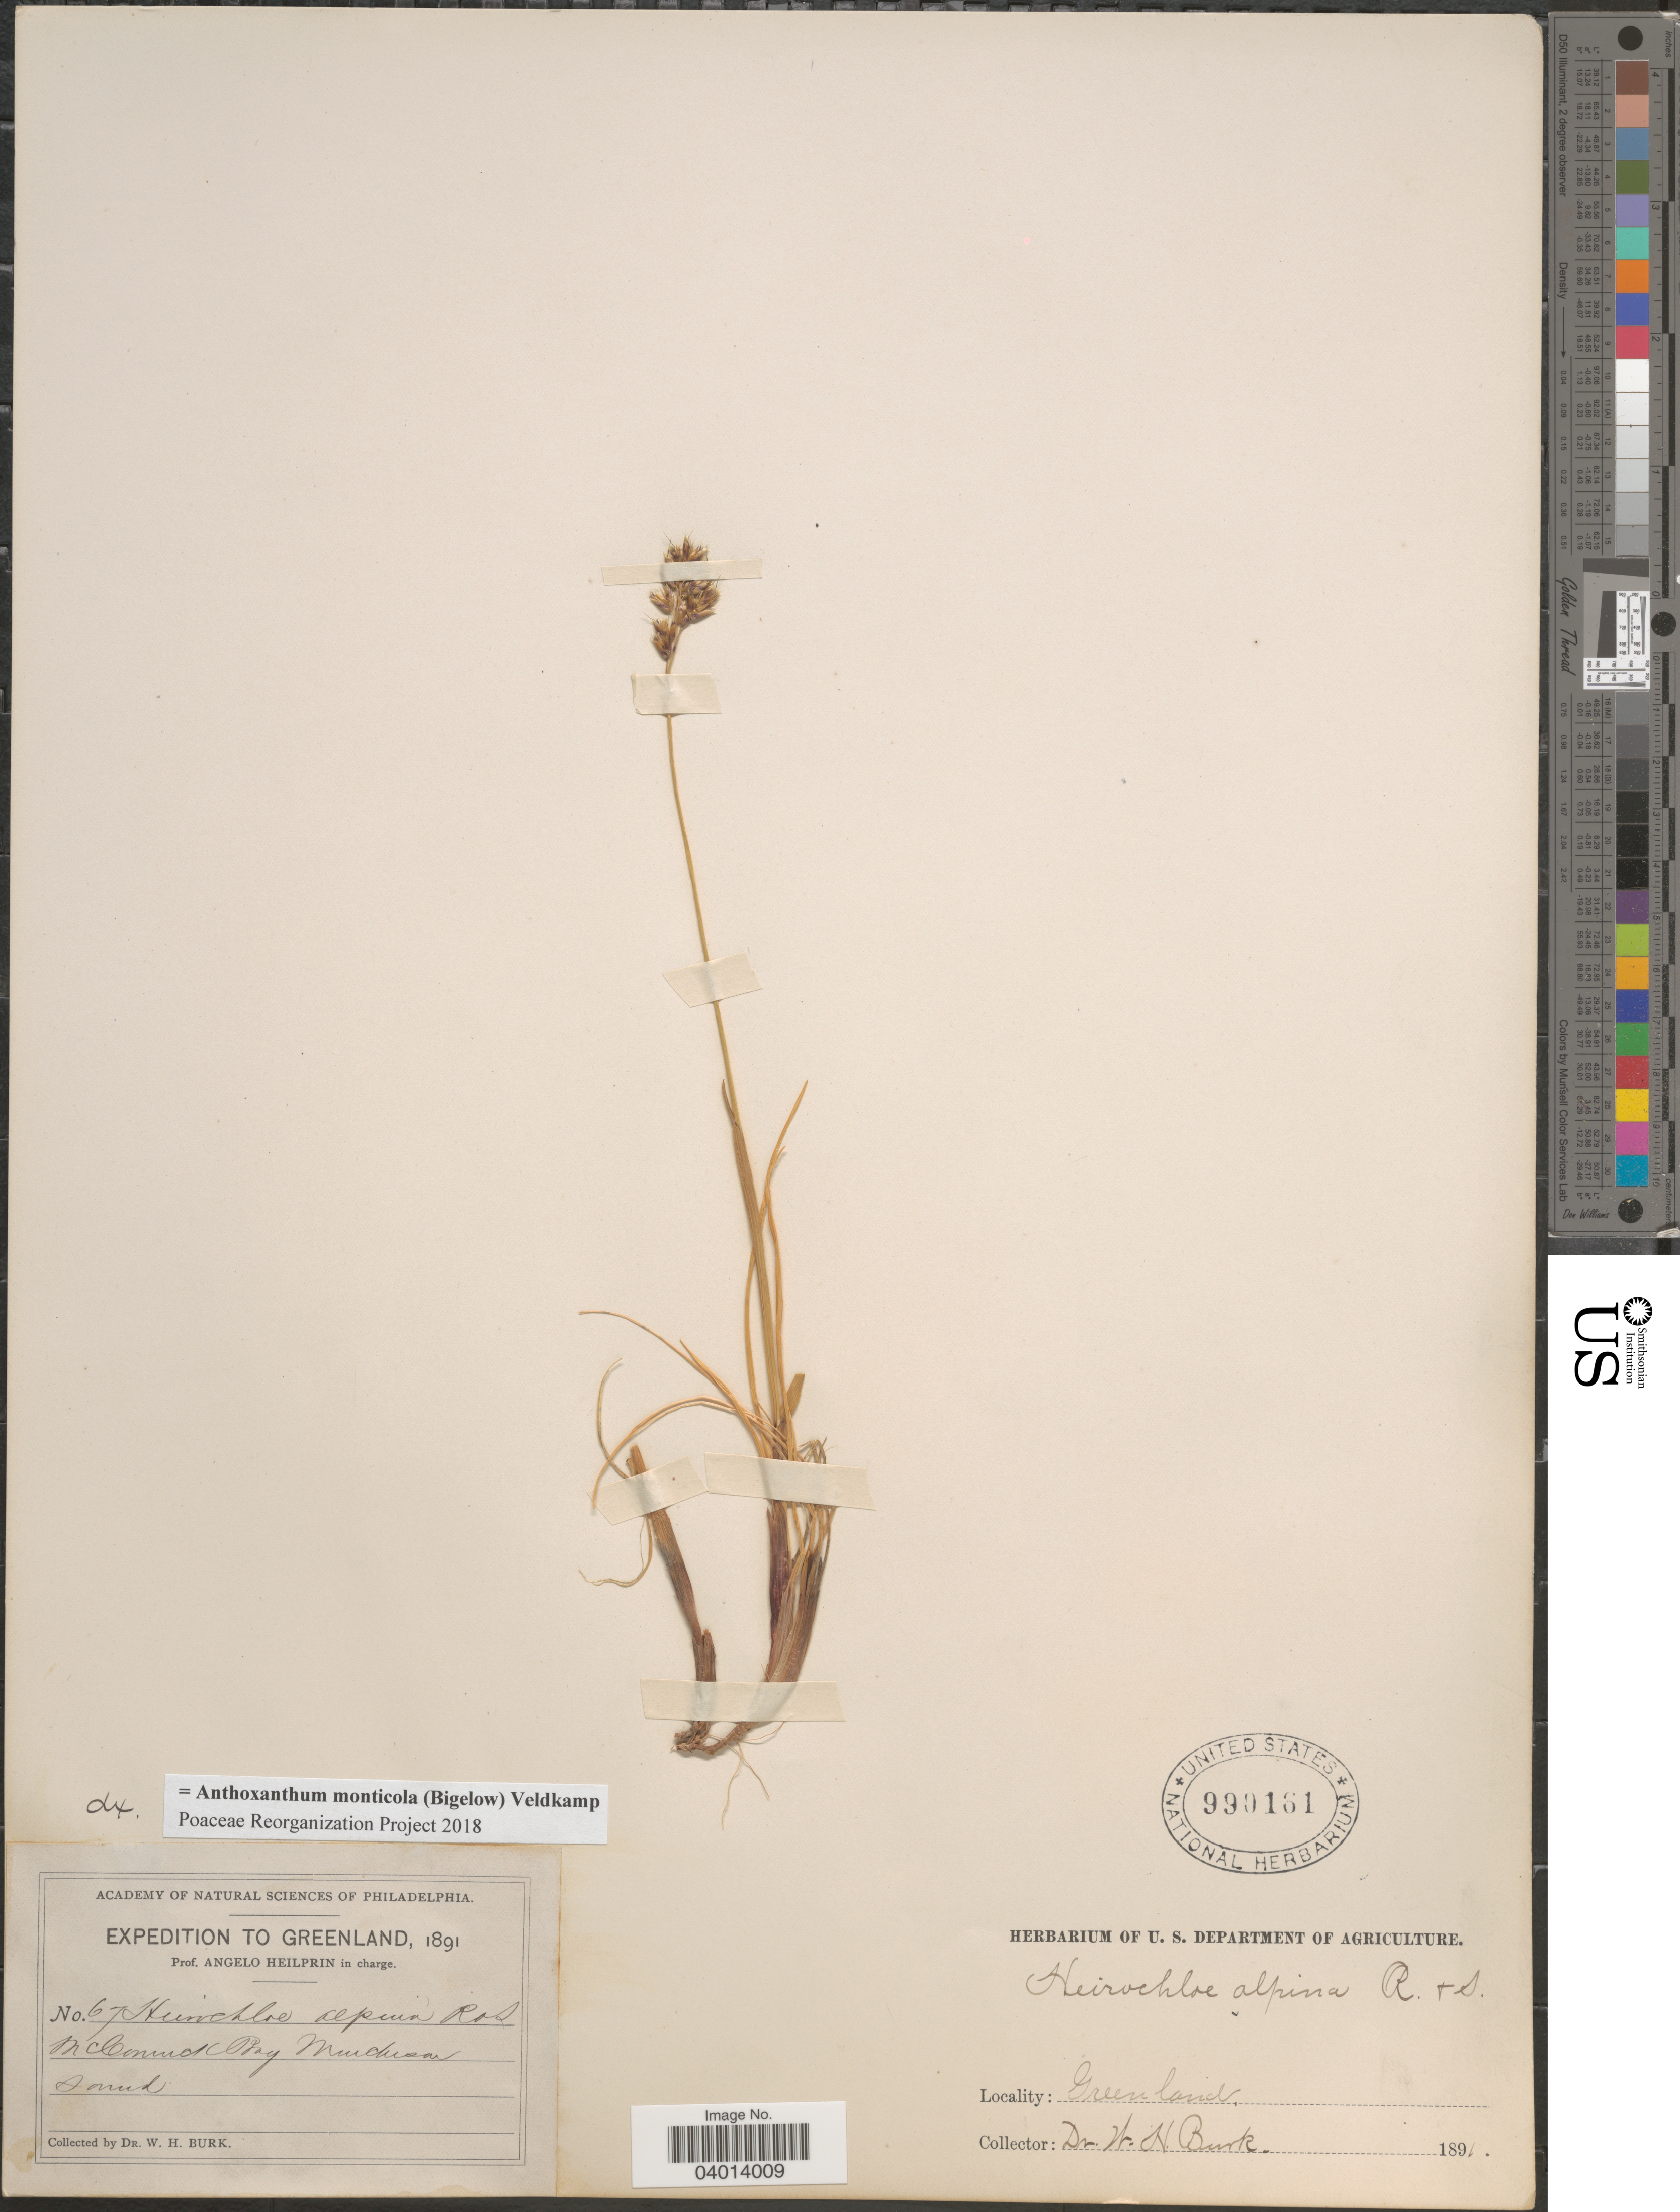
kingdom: Plantae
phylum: Tracheophyta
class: Liliopsida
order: Poales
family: Poaceae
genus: Anthoxanthum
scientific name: Anthoxanthum monticola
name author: (Bigelow) Veldkamp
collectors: W. Burk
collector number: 67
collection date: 1891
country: Greenland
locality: McCormick Bay Murchison.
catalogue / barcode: US 990161